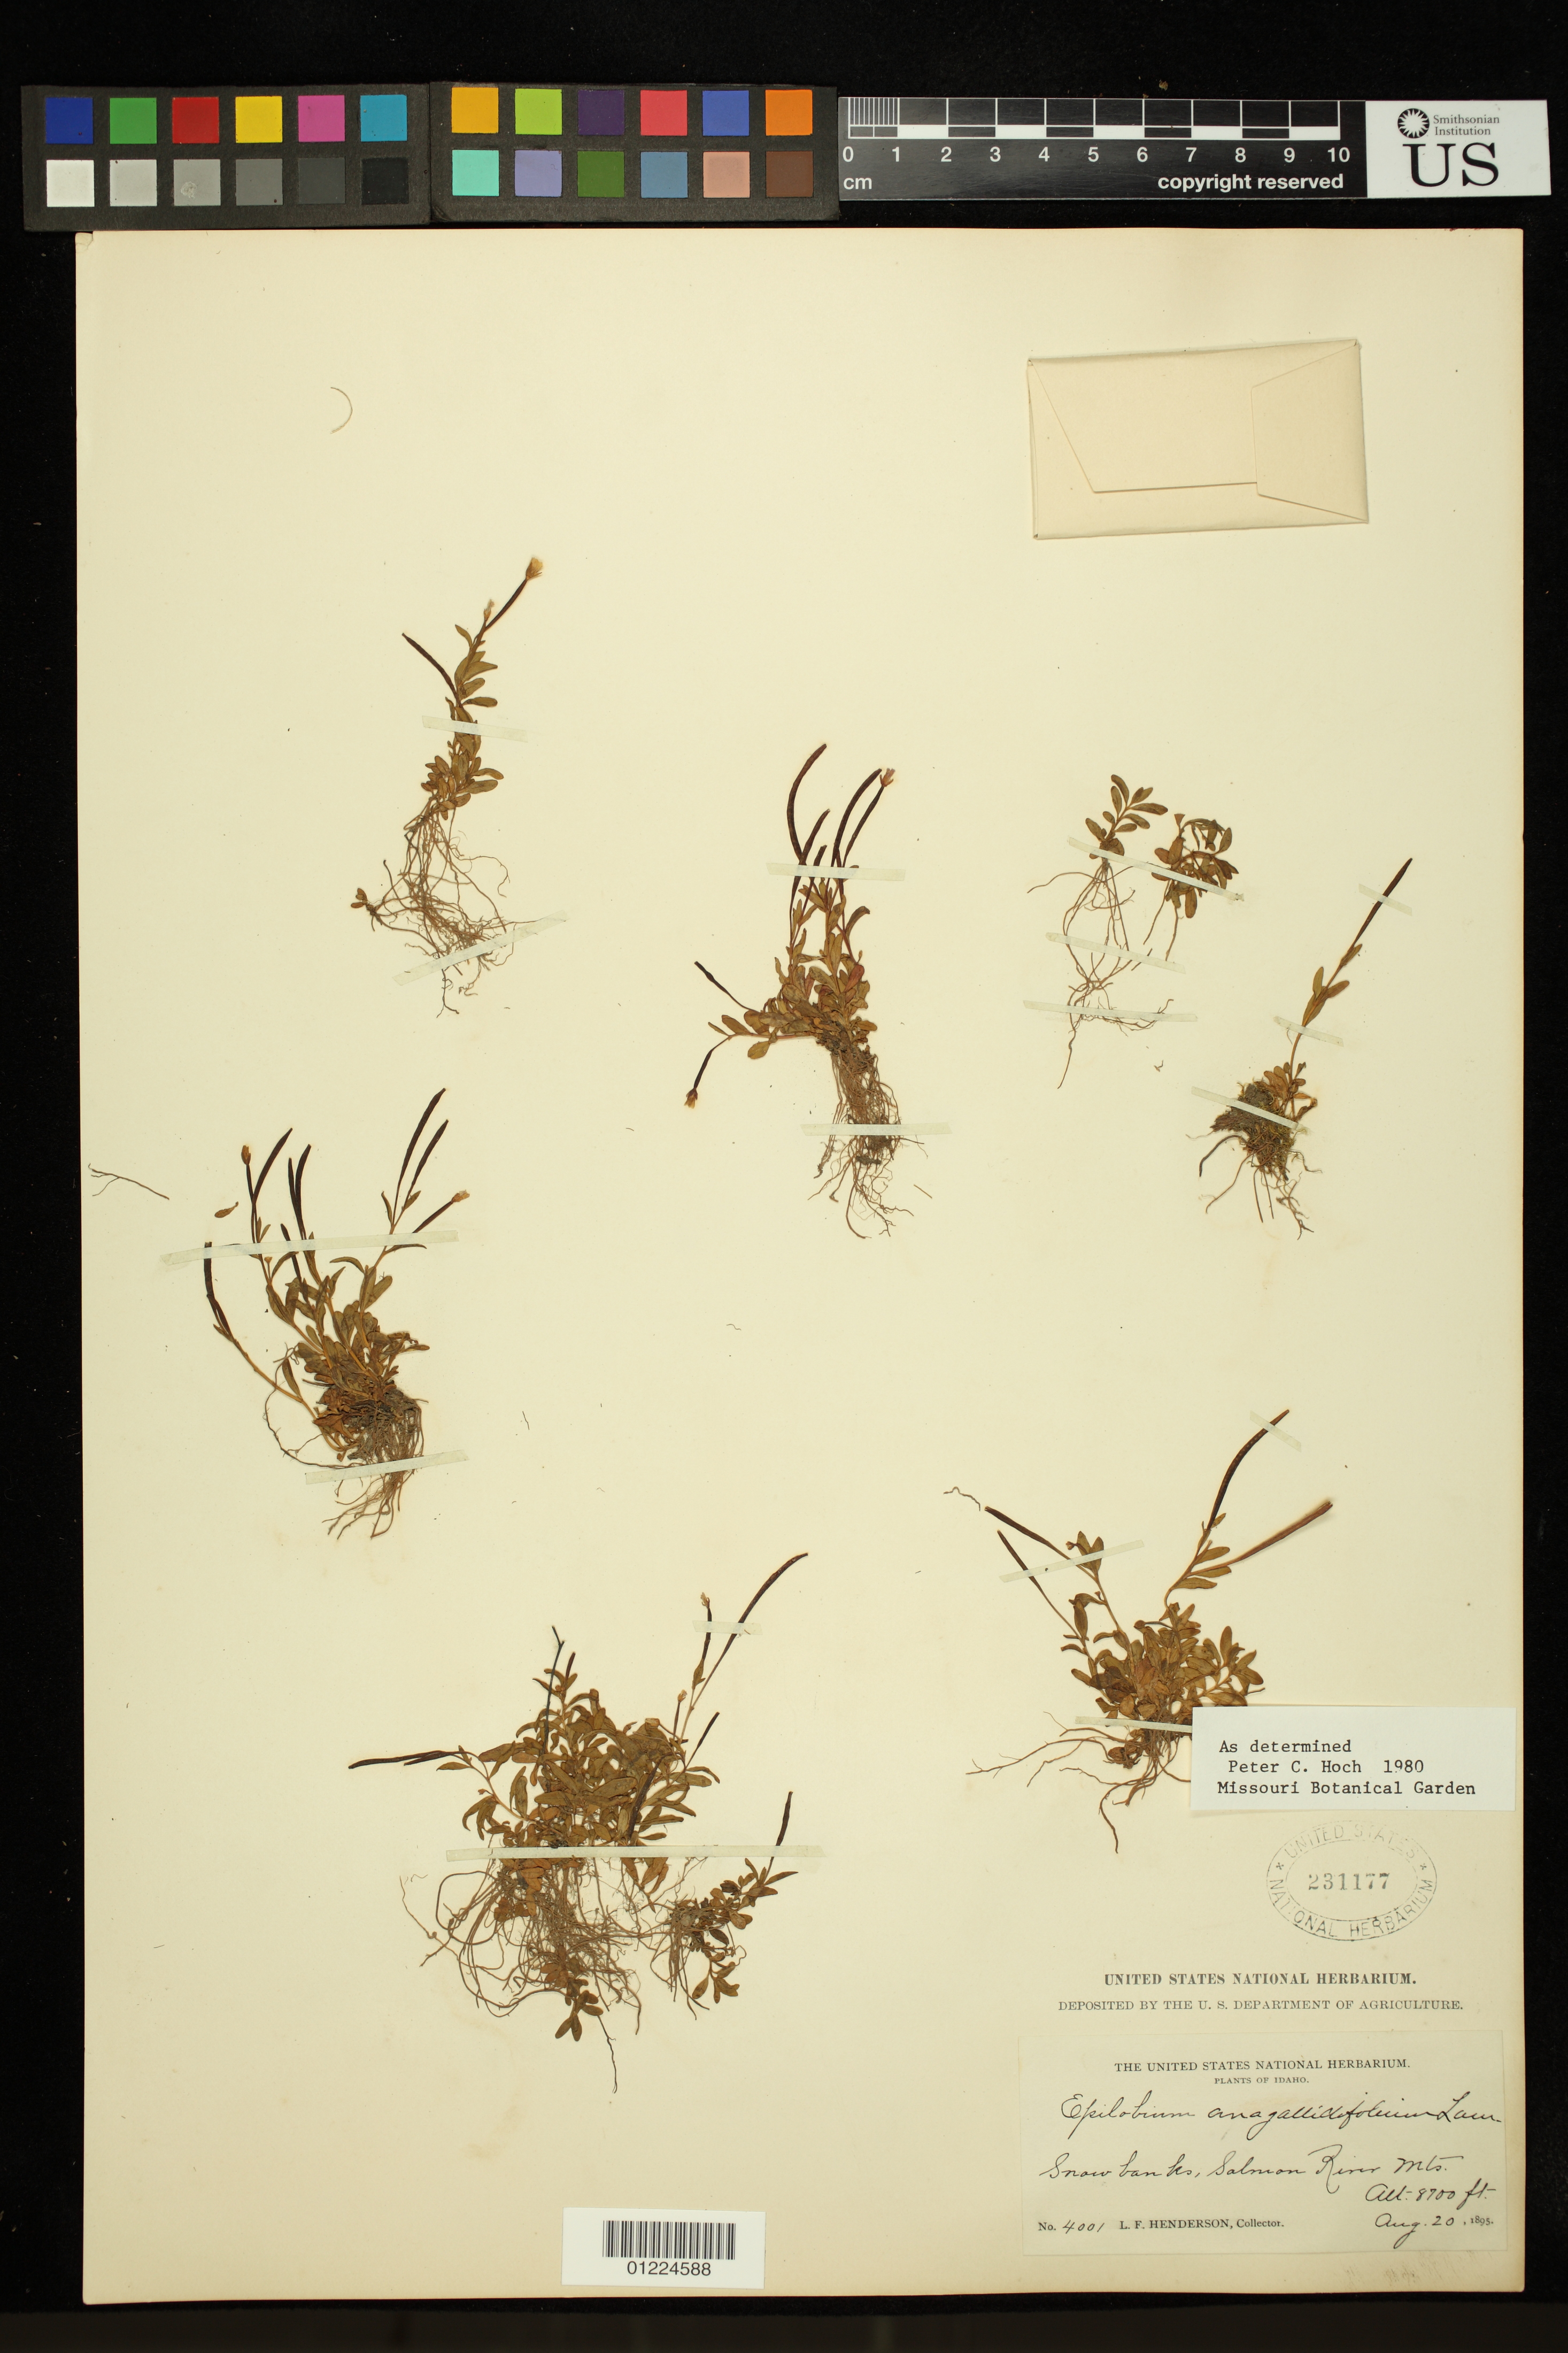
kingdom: Plantae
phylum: Tracheophyta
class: Magnoliopsida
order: Myrtales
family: Onagraceae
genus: Epilobium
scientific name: Epilobium anagallidifolium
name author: Lam.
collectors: L. F. Henderson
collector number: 4001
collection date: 1895-08-20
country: United States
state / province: Idaho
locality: Snow banks, Salmon River Mts.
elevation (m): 2652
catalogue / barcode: US 231177